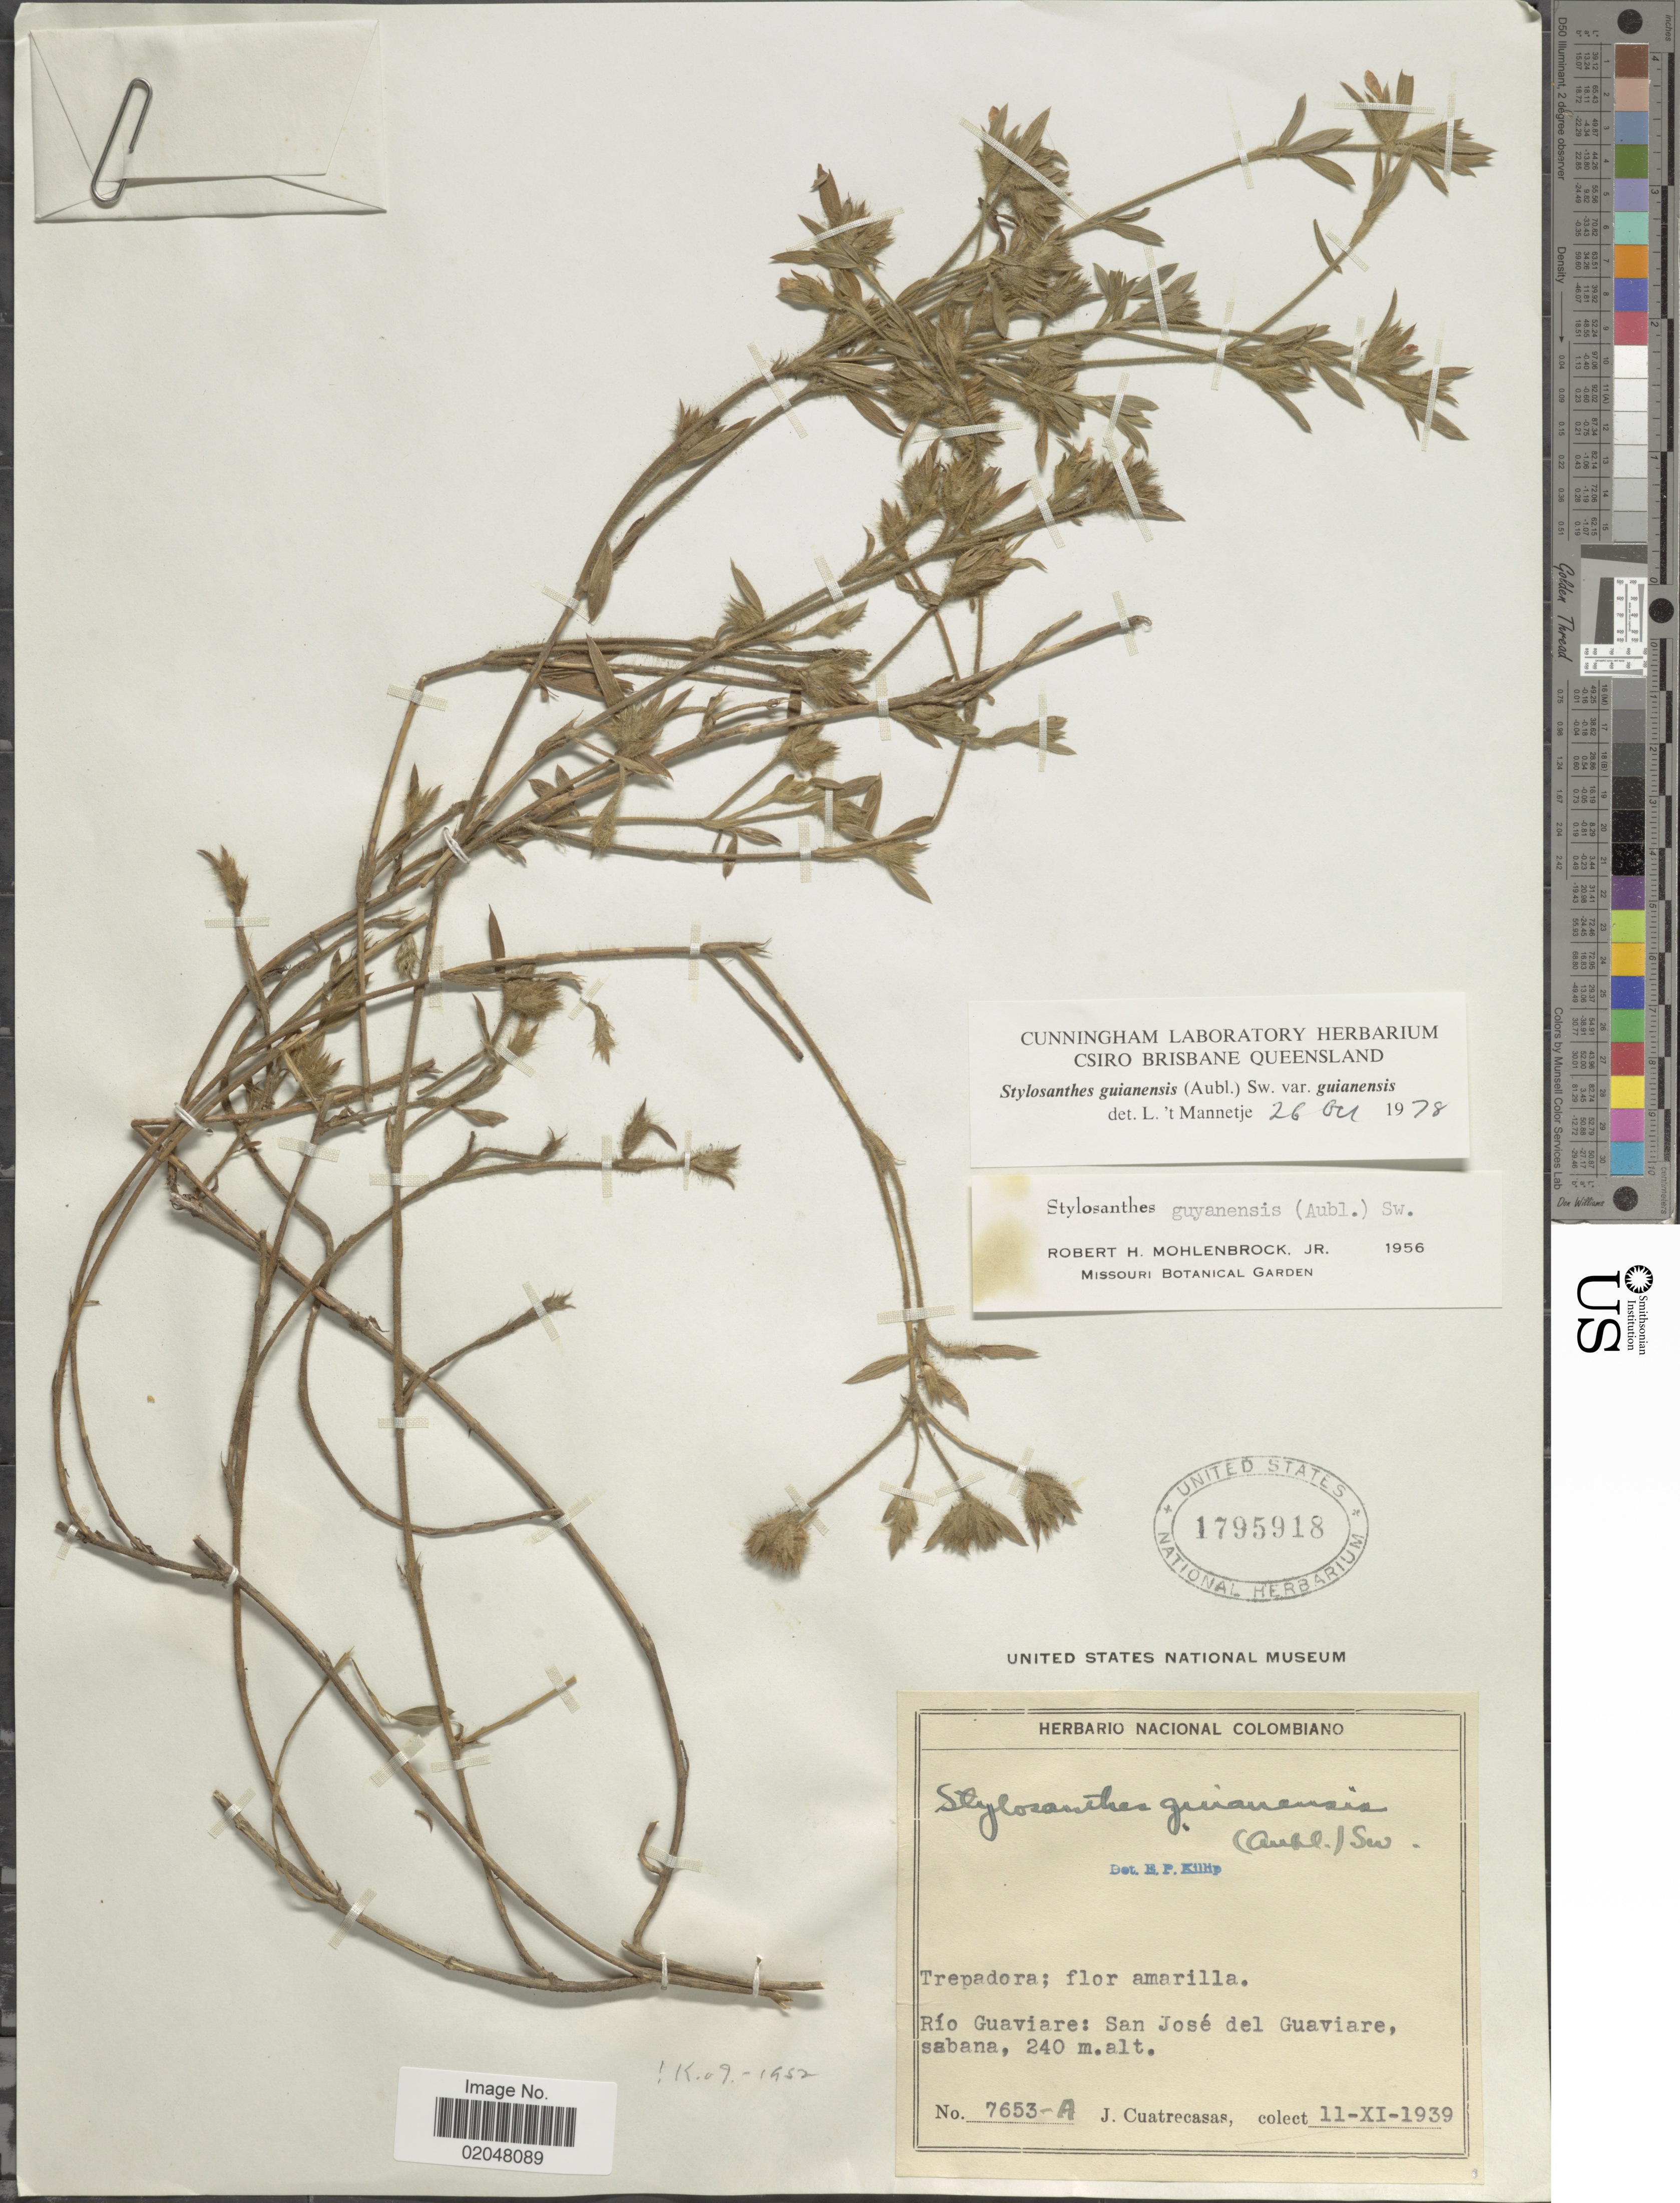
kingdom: Plantae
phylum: Tracheophyta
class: Magnoliopsida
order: Fabales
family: Fabaceae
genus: Stylosanthes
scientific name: Stylosanthes guianensis var. guianensis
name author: (Aubl.) Sw.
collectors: J. Cuatrecasas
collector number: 7653-A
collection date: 1939-11-11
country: Colombia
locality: Rio Guaviare: San Jose del Guaviare, sabana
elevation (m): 240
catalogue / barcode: US 1795918